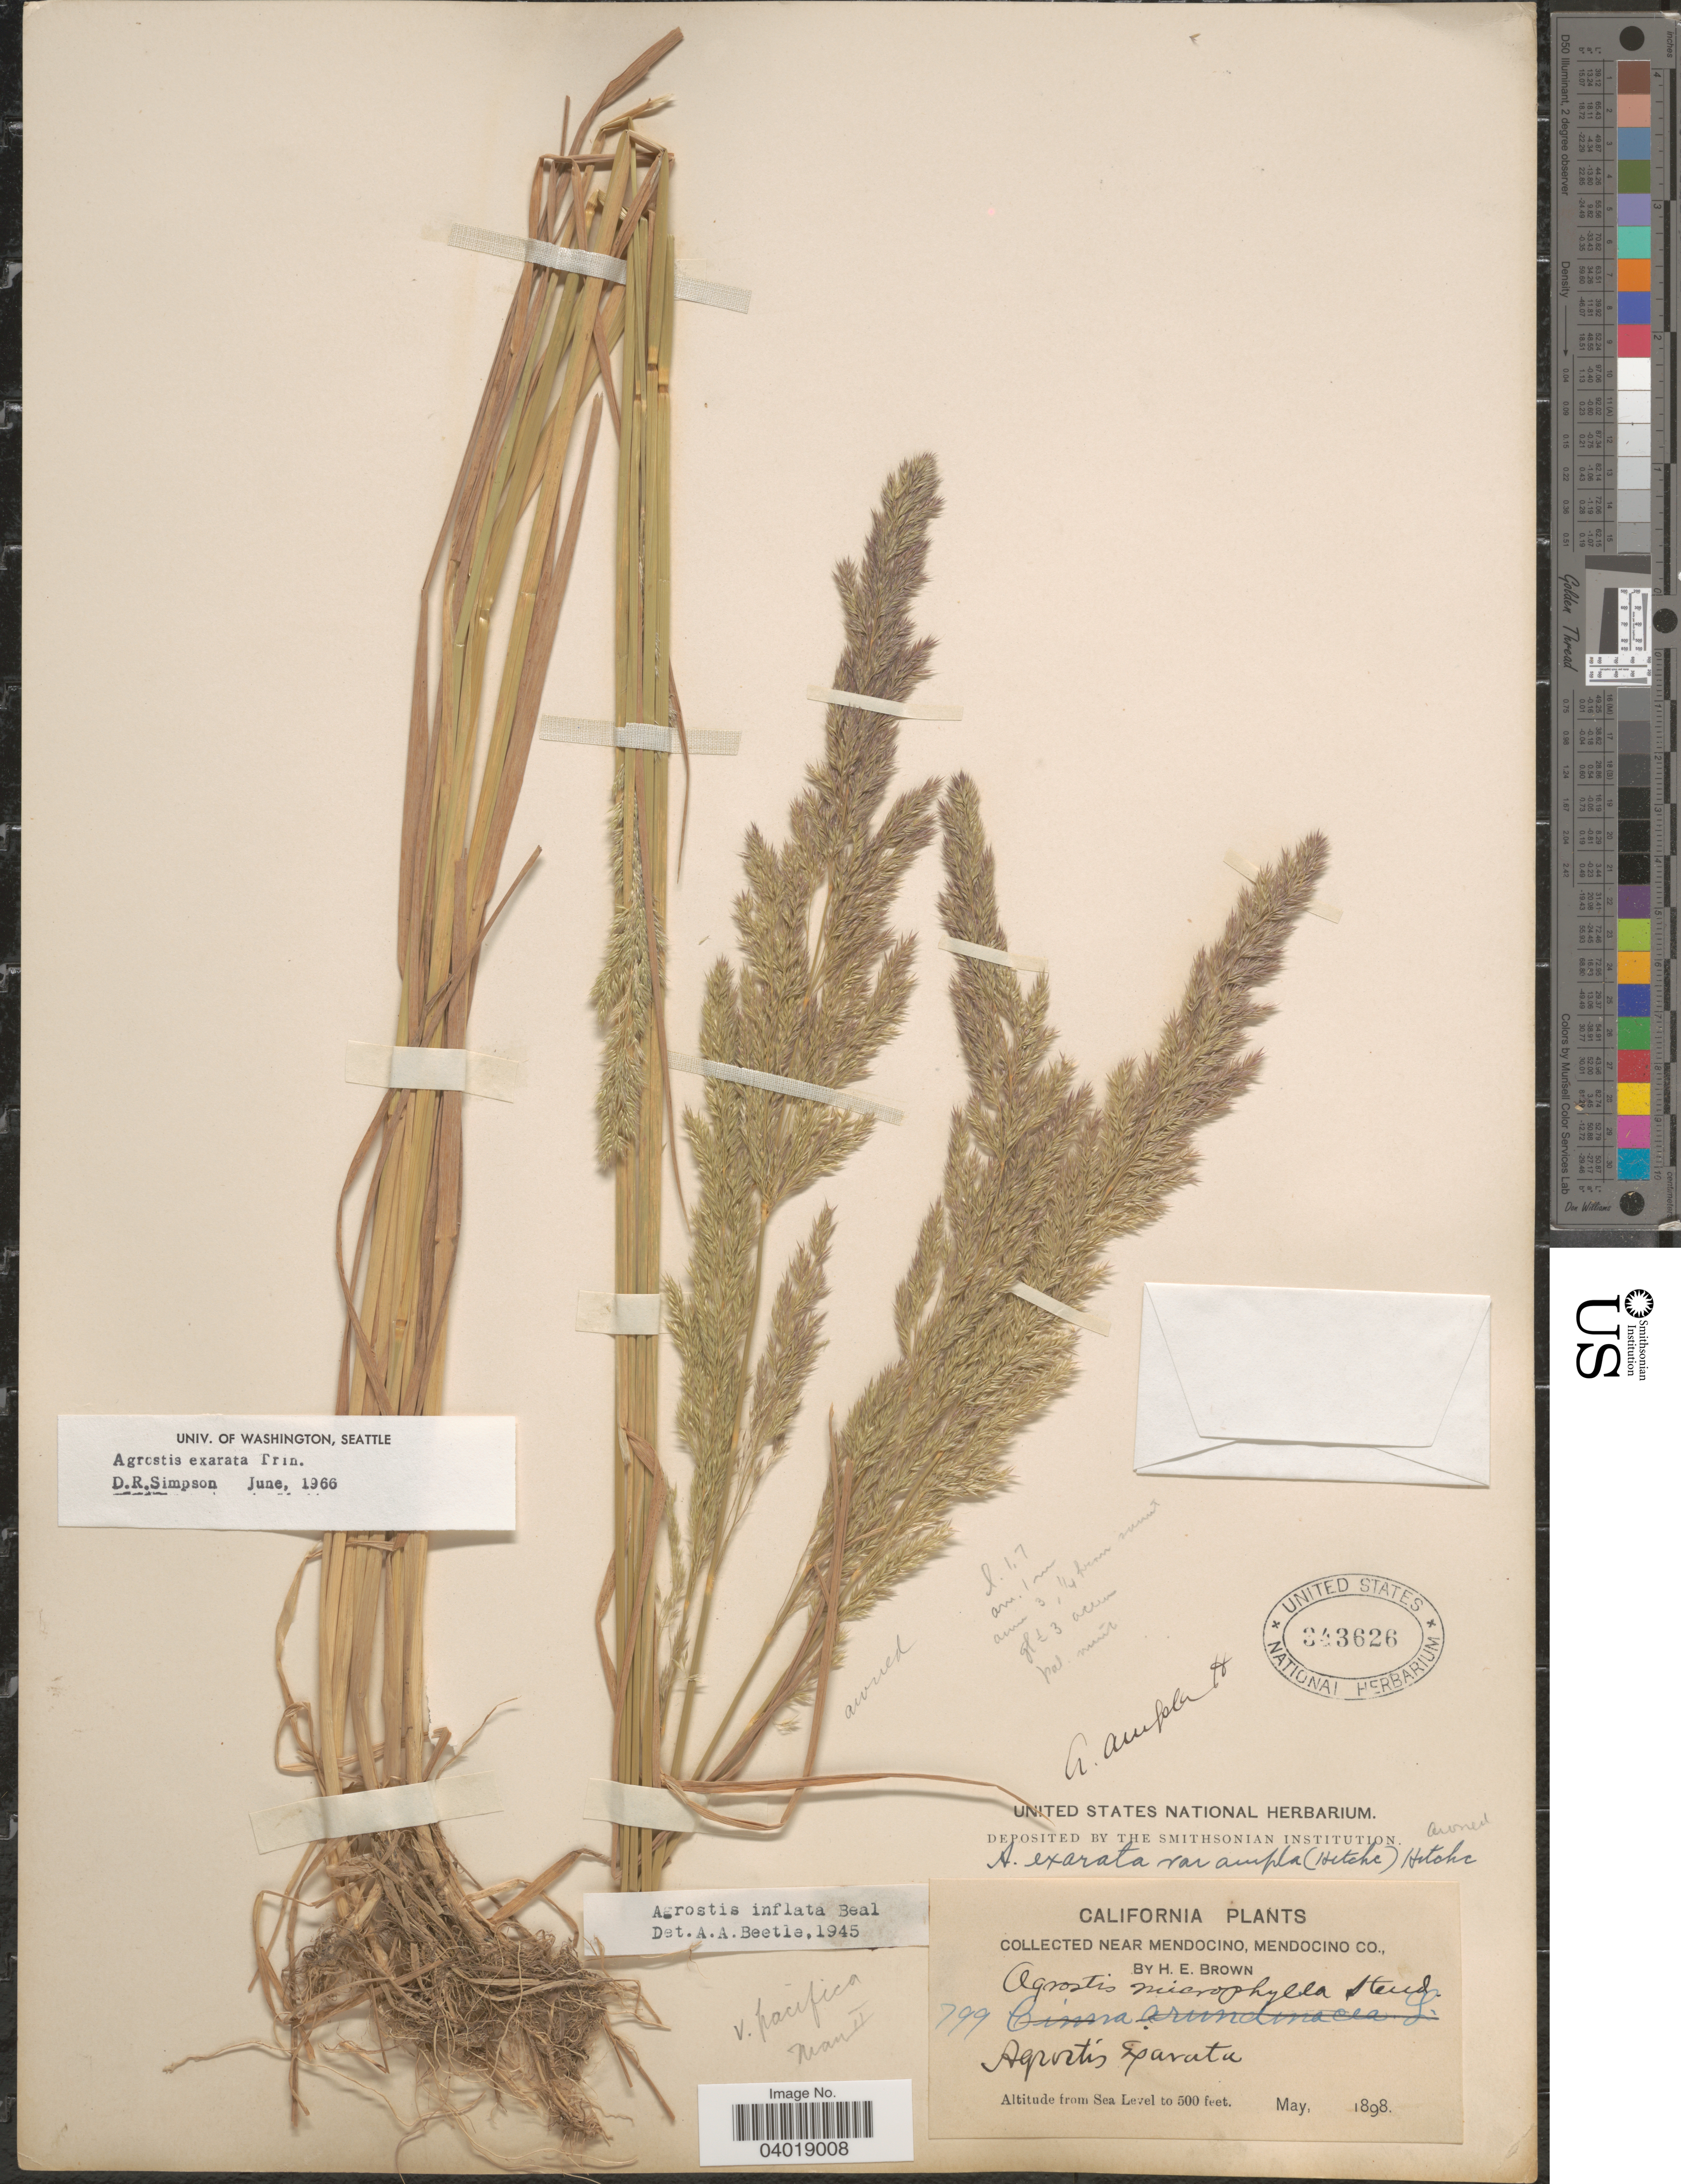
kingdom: Plantae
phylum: Tracheophyta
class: Liliopsida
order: Poales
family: Poaceae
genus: Agrostis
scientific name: Agrostis exarata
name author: Trin.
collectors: H. E. Brown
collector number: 799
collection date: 1898-05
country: United States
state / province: California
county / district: Mendocino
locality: Near Mendocino, Mendocino Co.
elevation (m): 0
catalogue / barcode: US 343626